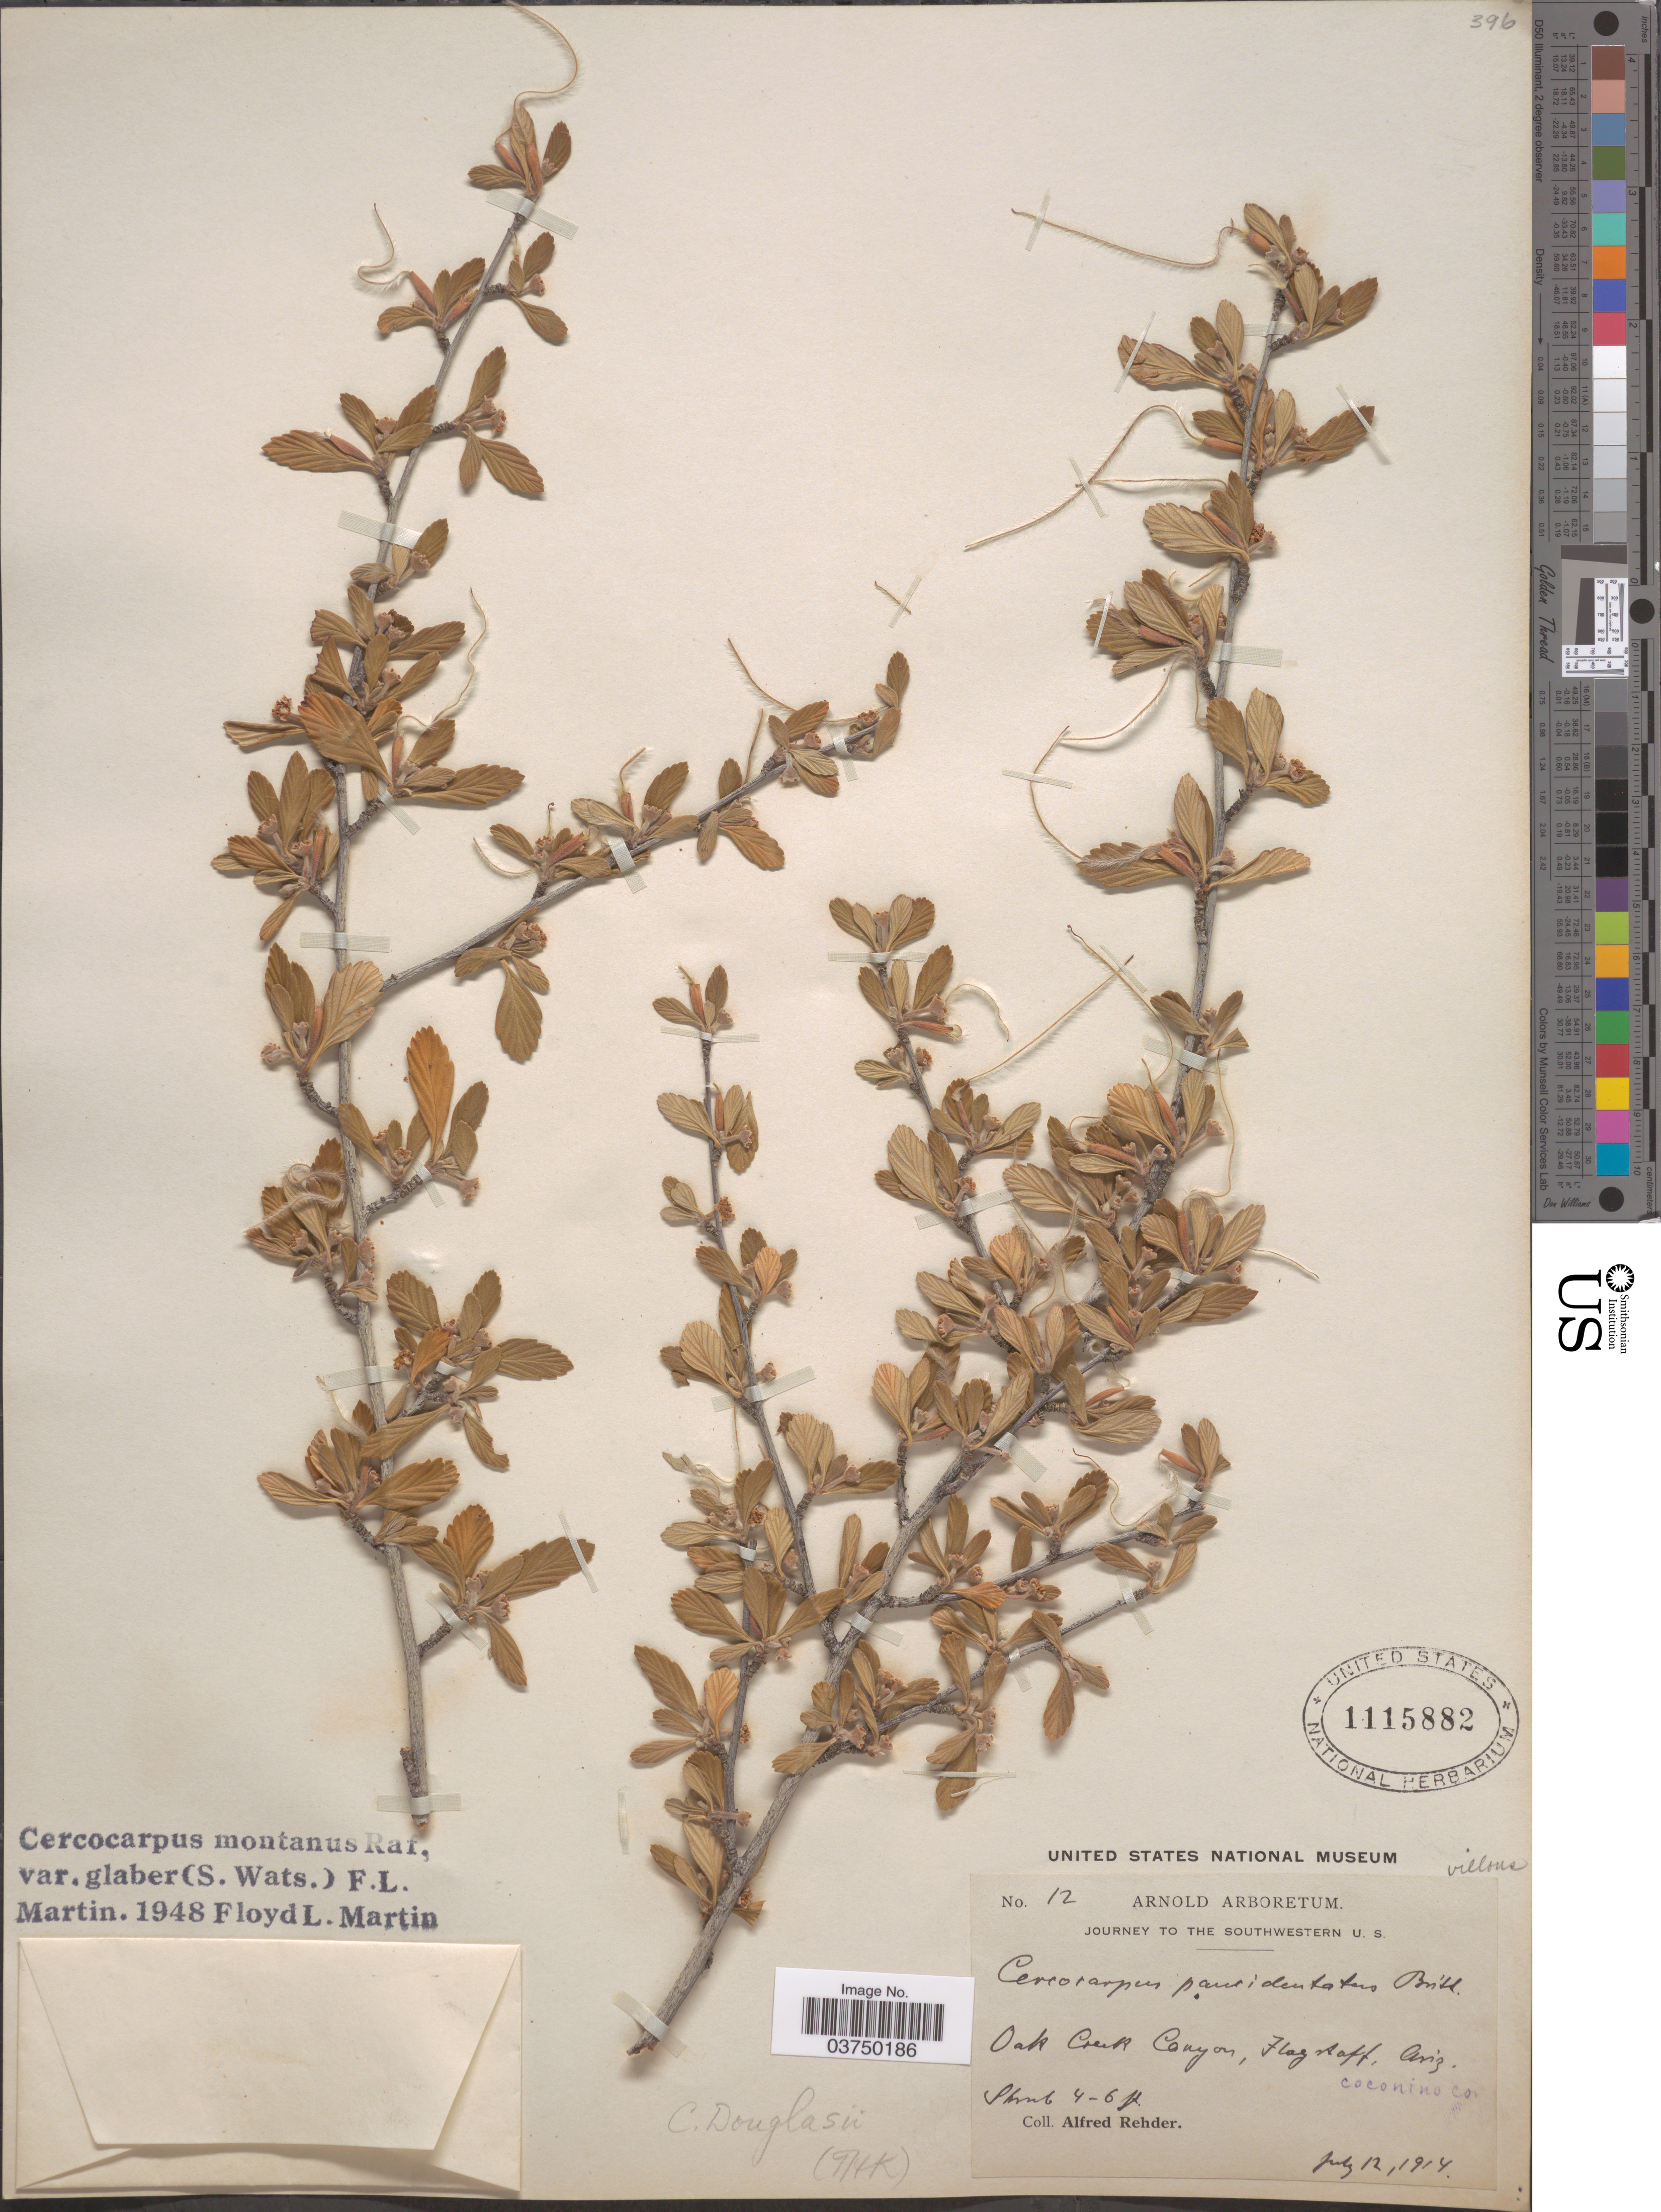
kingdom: Plantae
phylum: Tracheophyta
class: Magnoliopsida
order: Rosales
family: Rosaceae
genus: Cercocarpus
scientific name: Cercocarpus montanus var. glaber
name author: (S. Watson) F.L. Martin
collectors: A. Rehder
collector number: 12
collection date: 1914-07-12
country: United States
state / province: Arizona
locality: The Southwestern U. S. Oak Creek Canyon, Flagstaff. Coconino Co.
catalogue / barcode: US 1115882